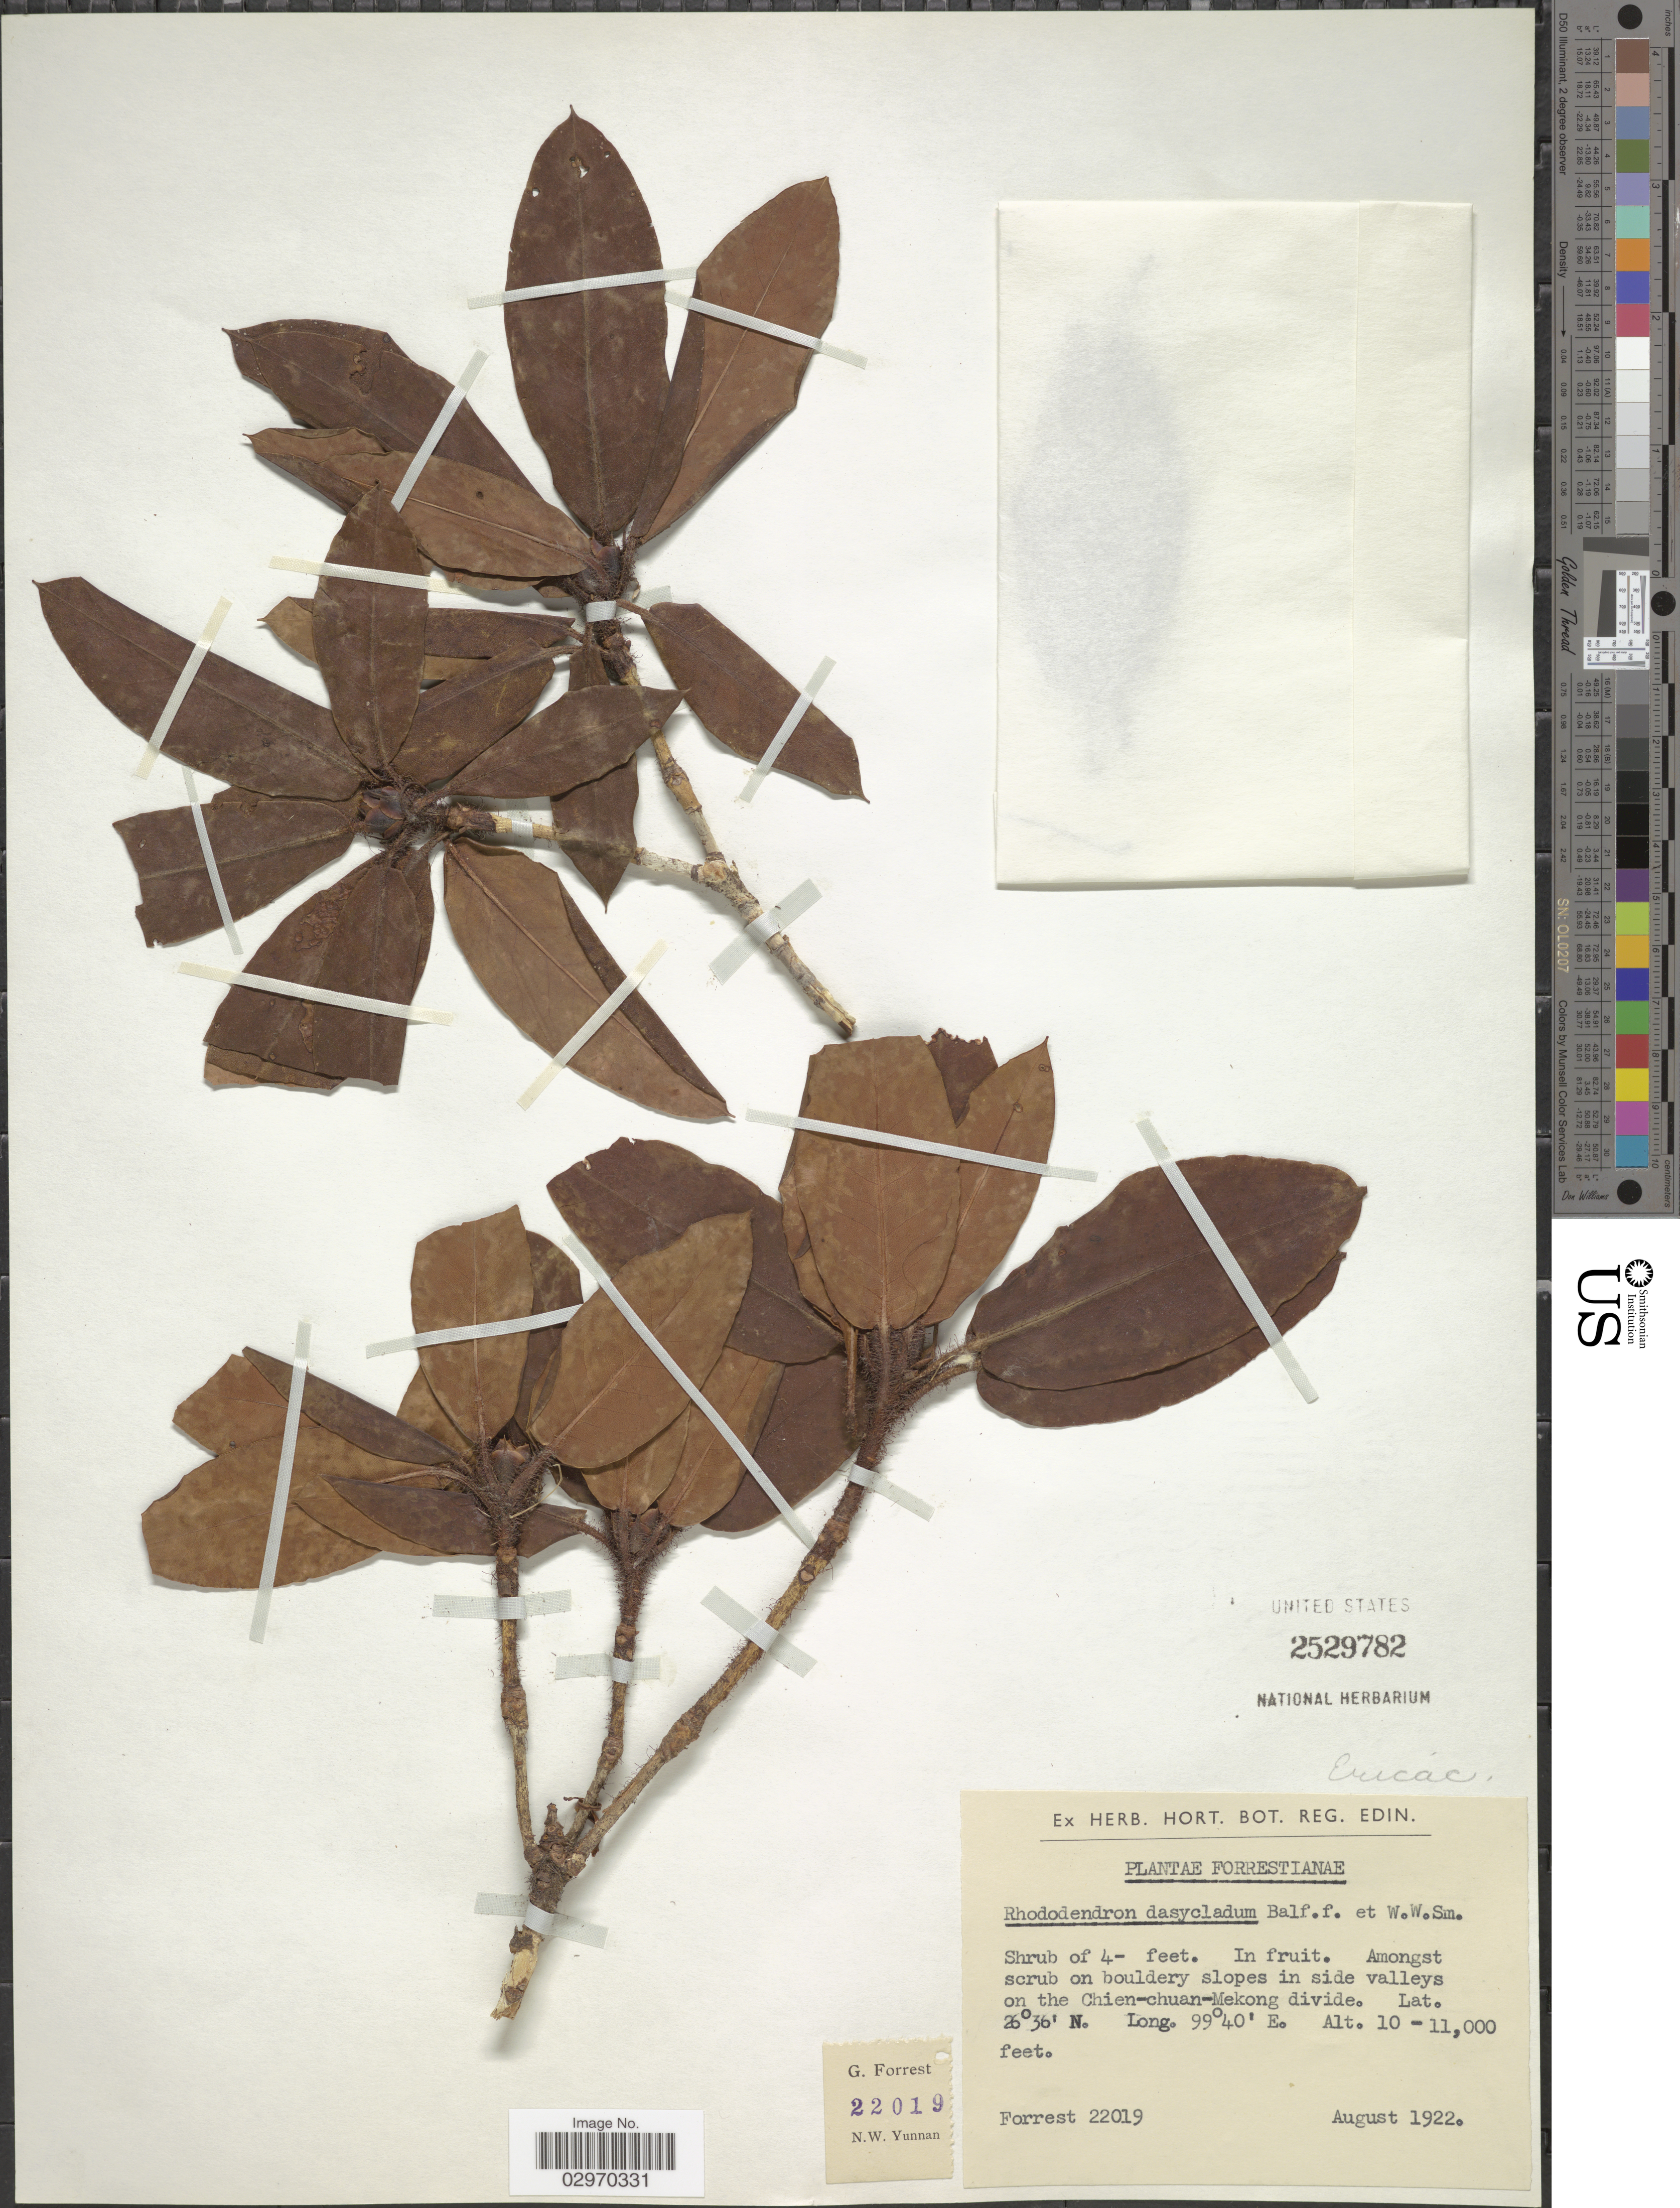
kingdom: Plantae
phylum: Tracheophyta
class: Magnoliopsida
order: Ericales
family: Ericaceae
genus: Rhododendron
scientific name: Rhododendron dasycladum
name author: Balf. f. & W.W. Sm.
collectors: -. Forrest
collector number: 22019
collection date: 1922-08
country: China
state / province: Yunnan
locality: On bouldery slopes in side valleys on the Chien-chuan-Mekong divide.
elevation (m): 3048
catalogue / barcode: US 2529782